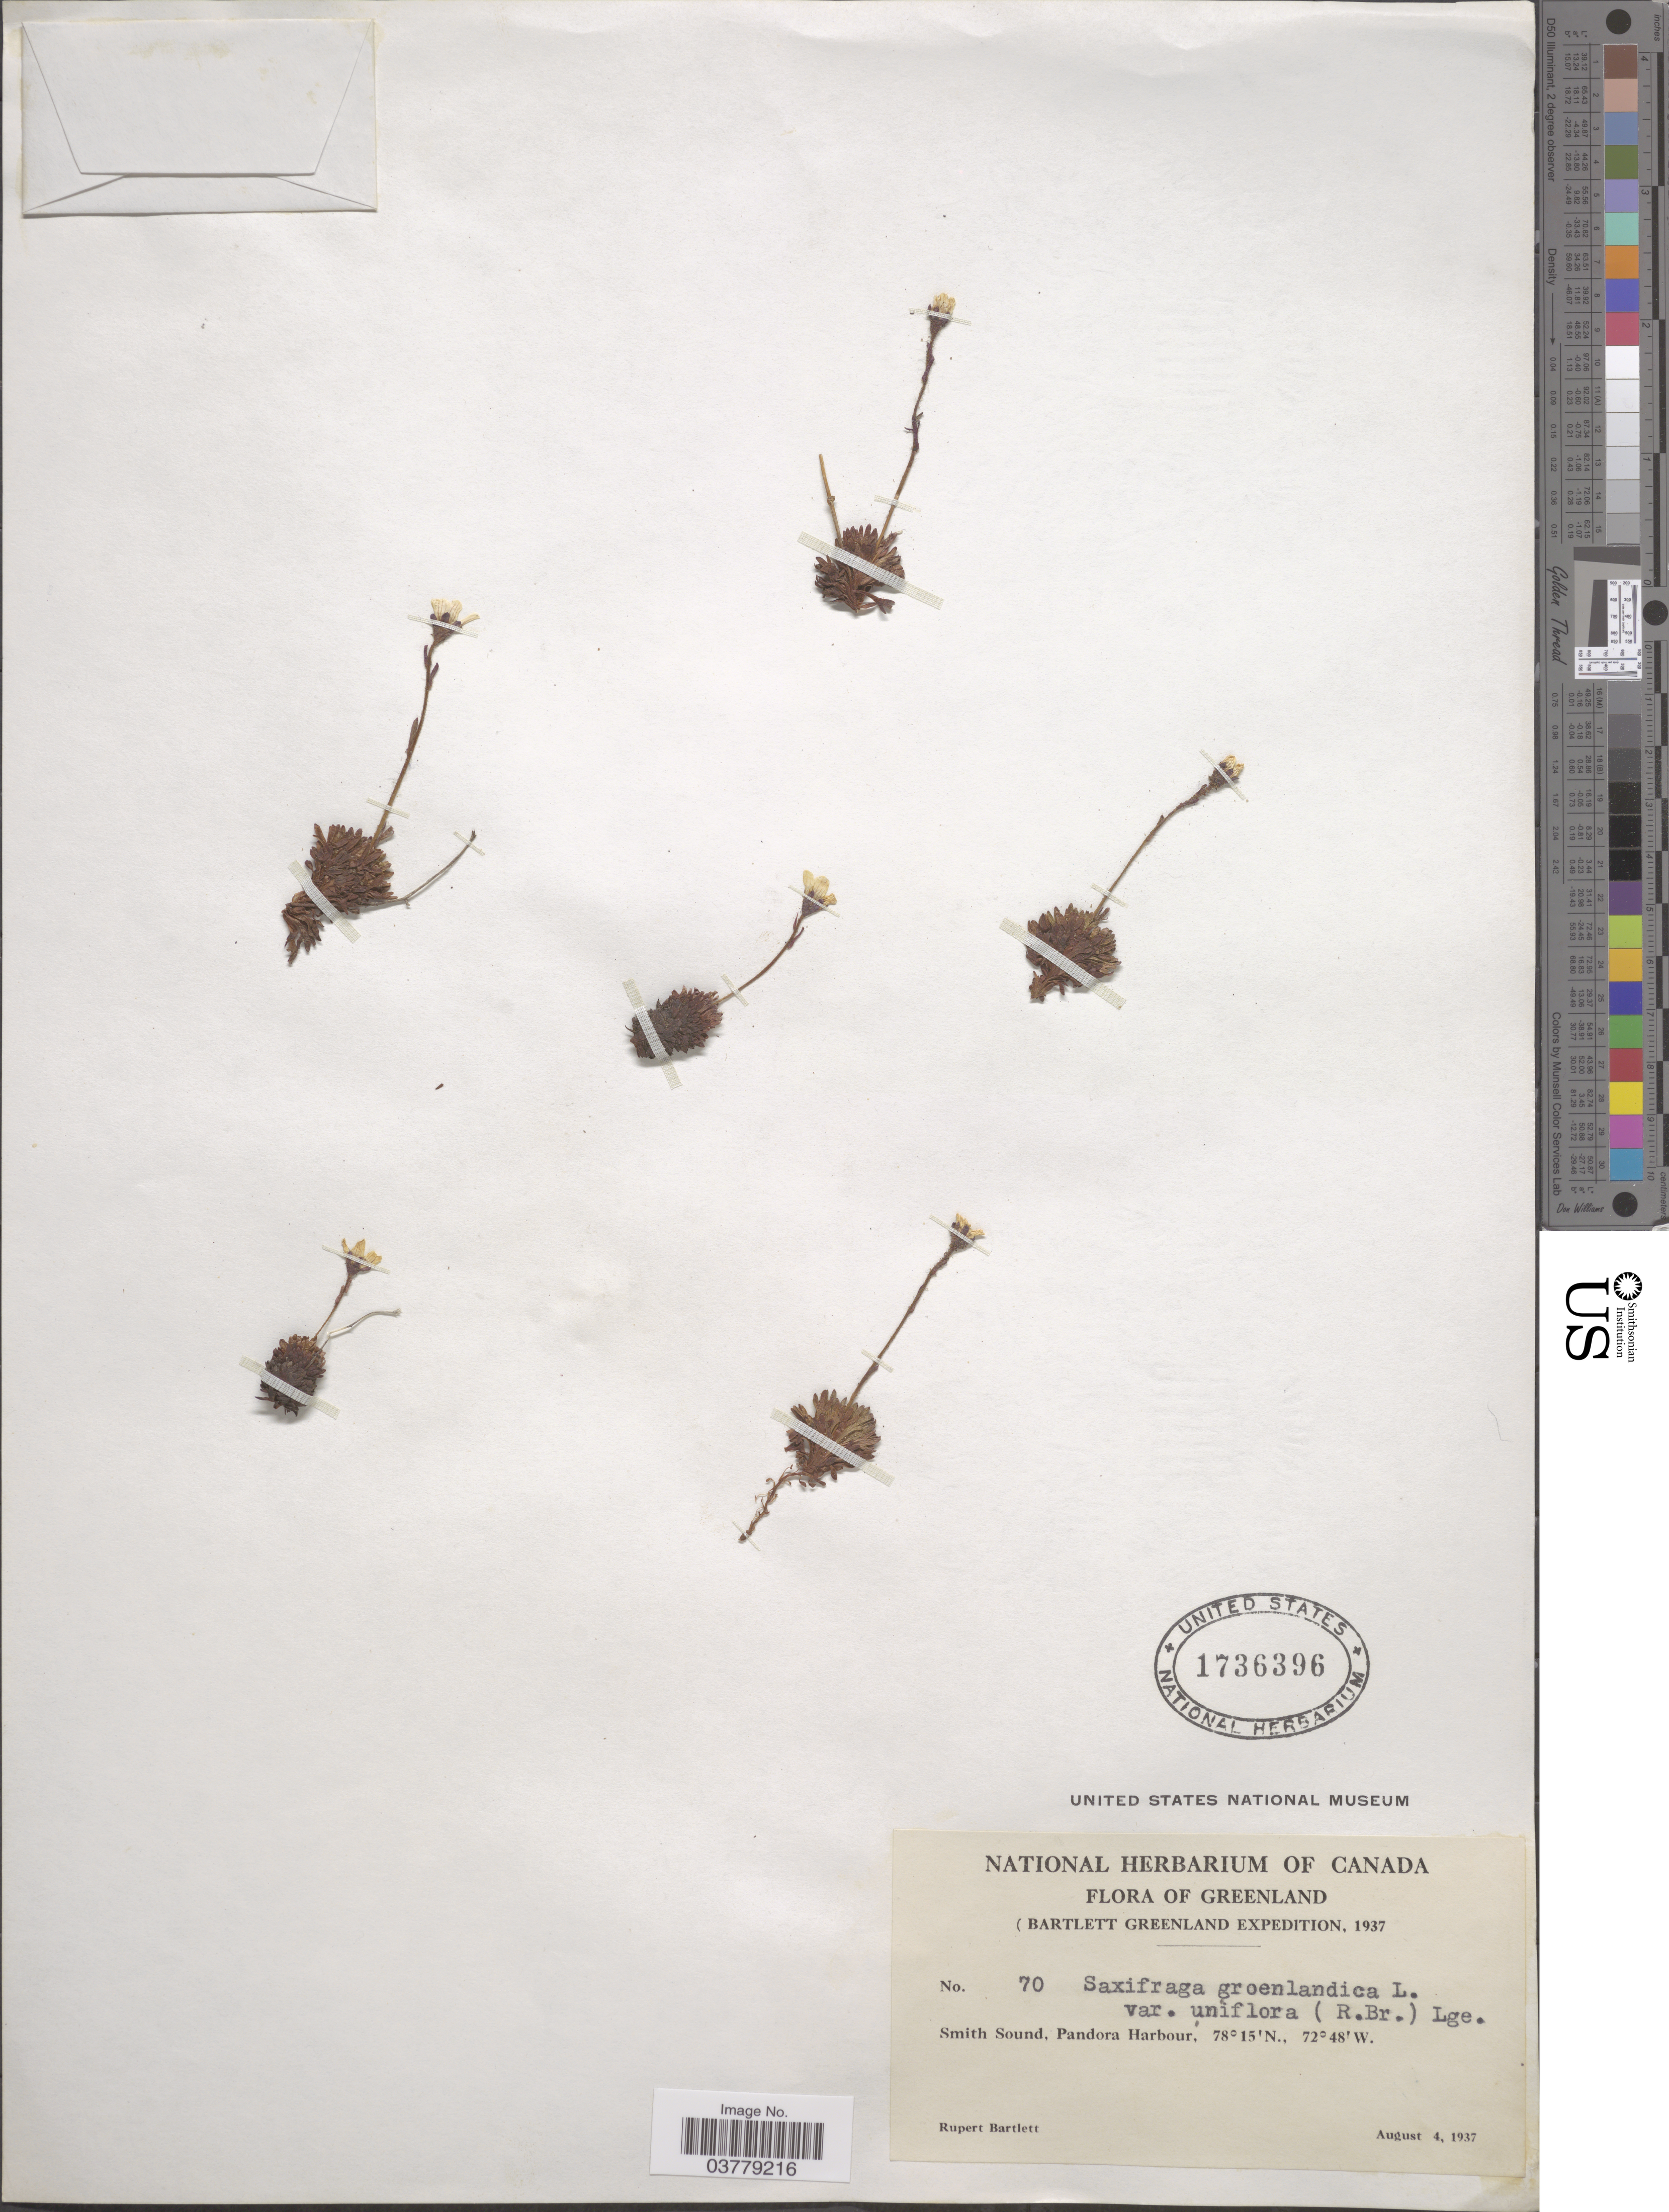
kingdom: Plantae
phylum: Tracheophyta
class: Magnoliopsida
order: Saxifragales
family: Saxifragaceae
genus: Saxifraga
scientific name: Saxifraga groenlandica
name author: L.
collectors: R. Bartlett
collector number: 70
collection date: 1937-08-04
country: Greenland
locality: Smith Sound, Pandora Harbour.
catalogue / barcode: US 1736396